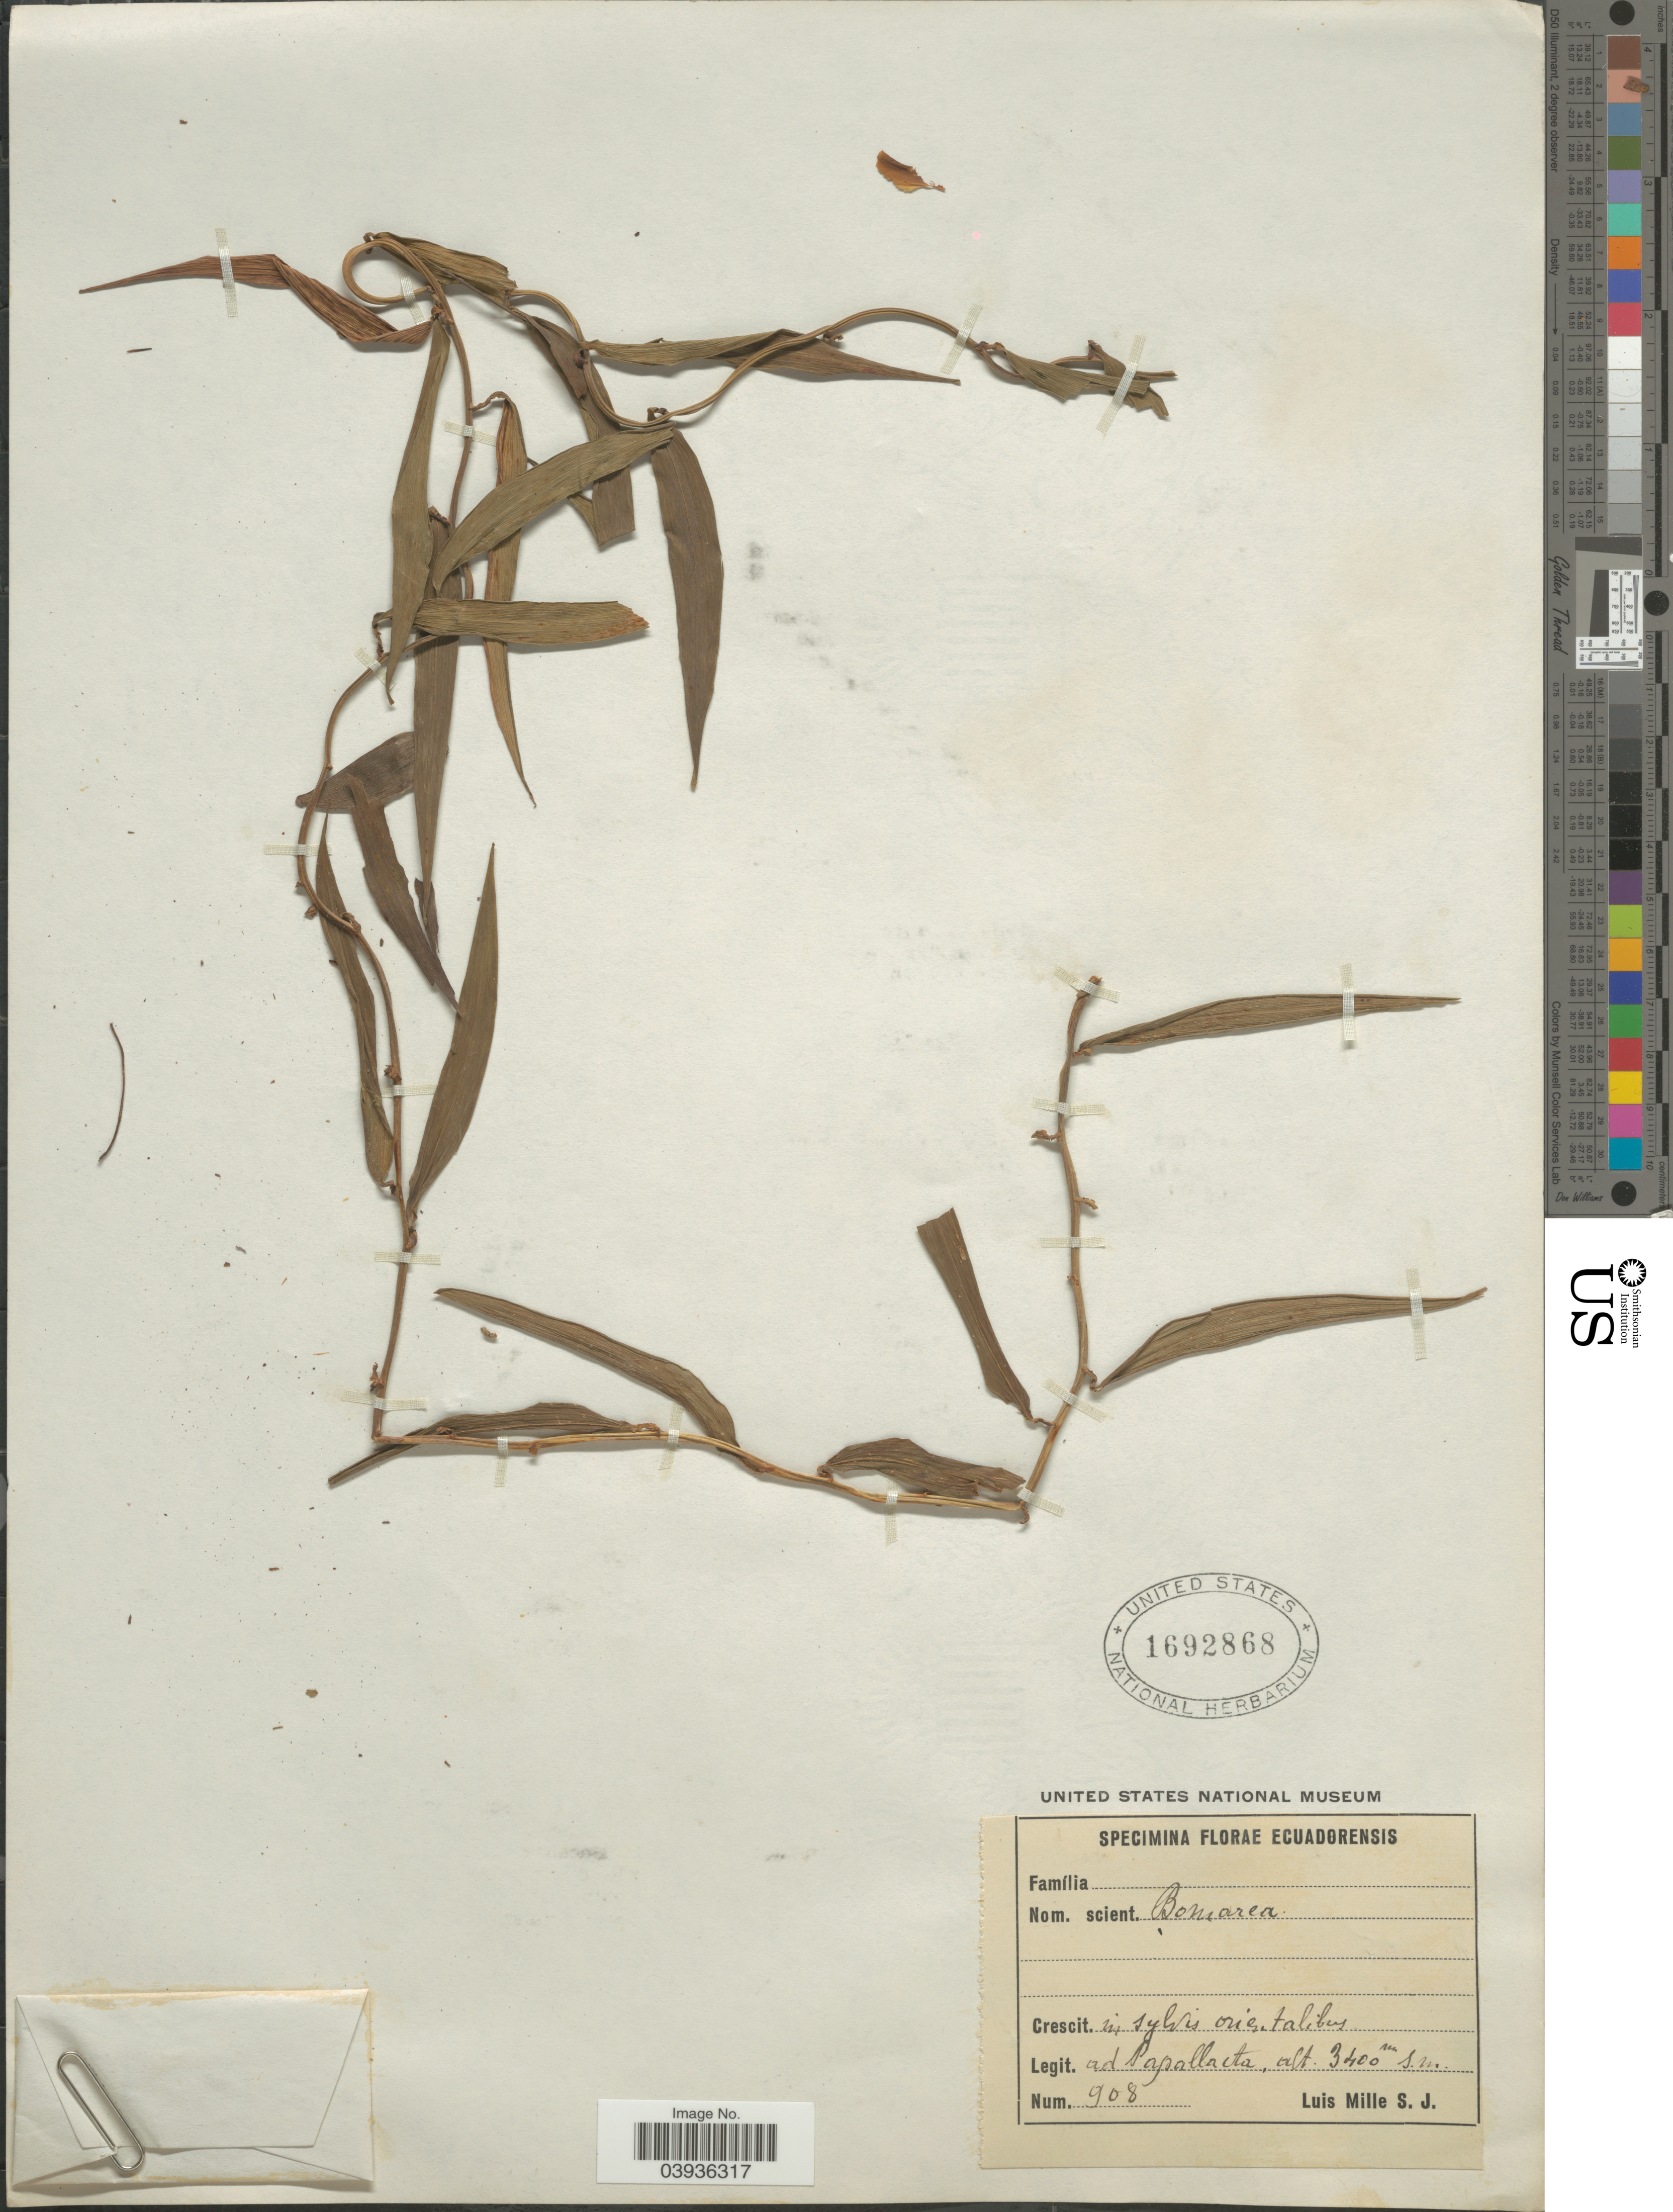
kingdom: Plantae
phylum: Tracheophyta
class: Liliopsida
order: Liliales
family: Alstroemeriaceae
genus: Bomarea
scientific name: Bomarea sp.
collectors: L. Mille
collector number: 908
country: Ecuador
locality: In sylvis orientalibus. Ad Papallacta.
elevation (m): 3400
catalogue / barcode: US 1692868